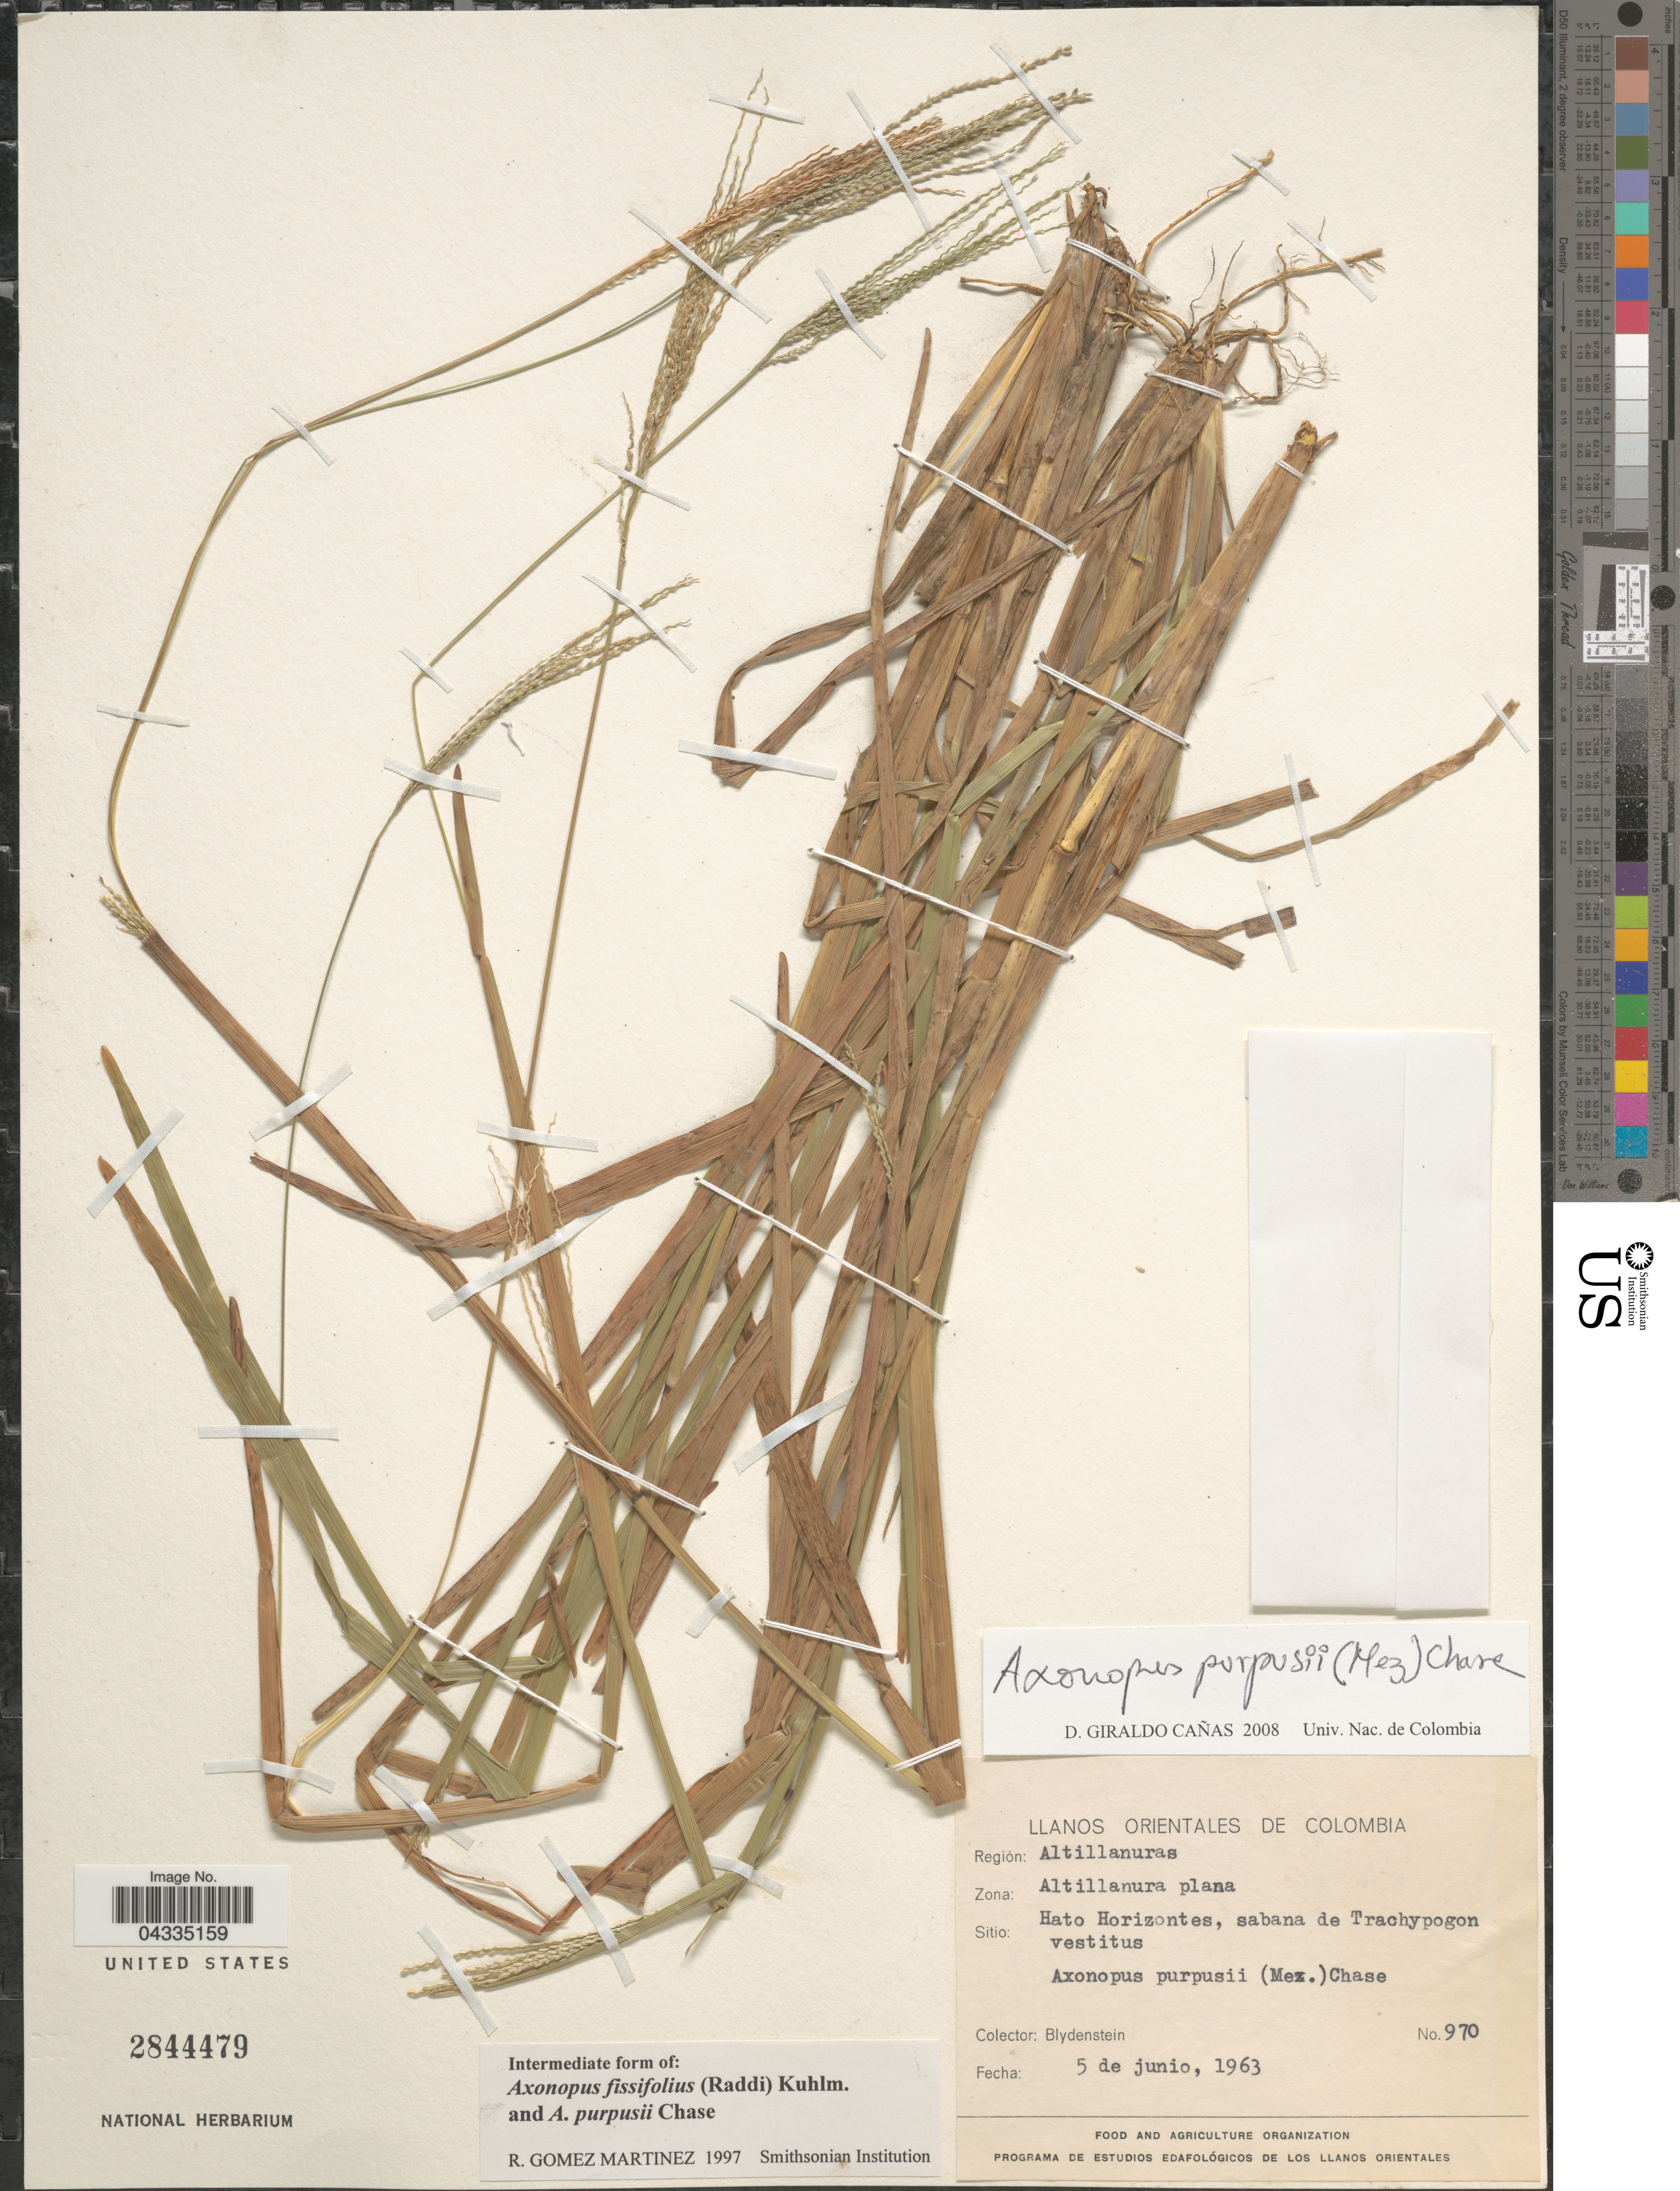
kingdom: Plantae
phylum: Tracheophyta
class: Liliopsida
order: Poales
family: Poaceae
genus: Axonopus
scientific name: Axonopus purpusii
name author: (Mez) Chase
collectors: Blydenstein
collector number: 970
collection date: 1963-06-05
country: Colombia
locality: Llanos Orientales. Región: Altillanuras. Zona: Altillanura plana. Hato Horizontes.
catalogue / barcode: US 2844479